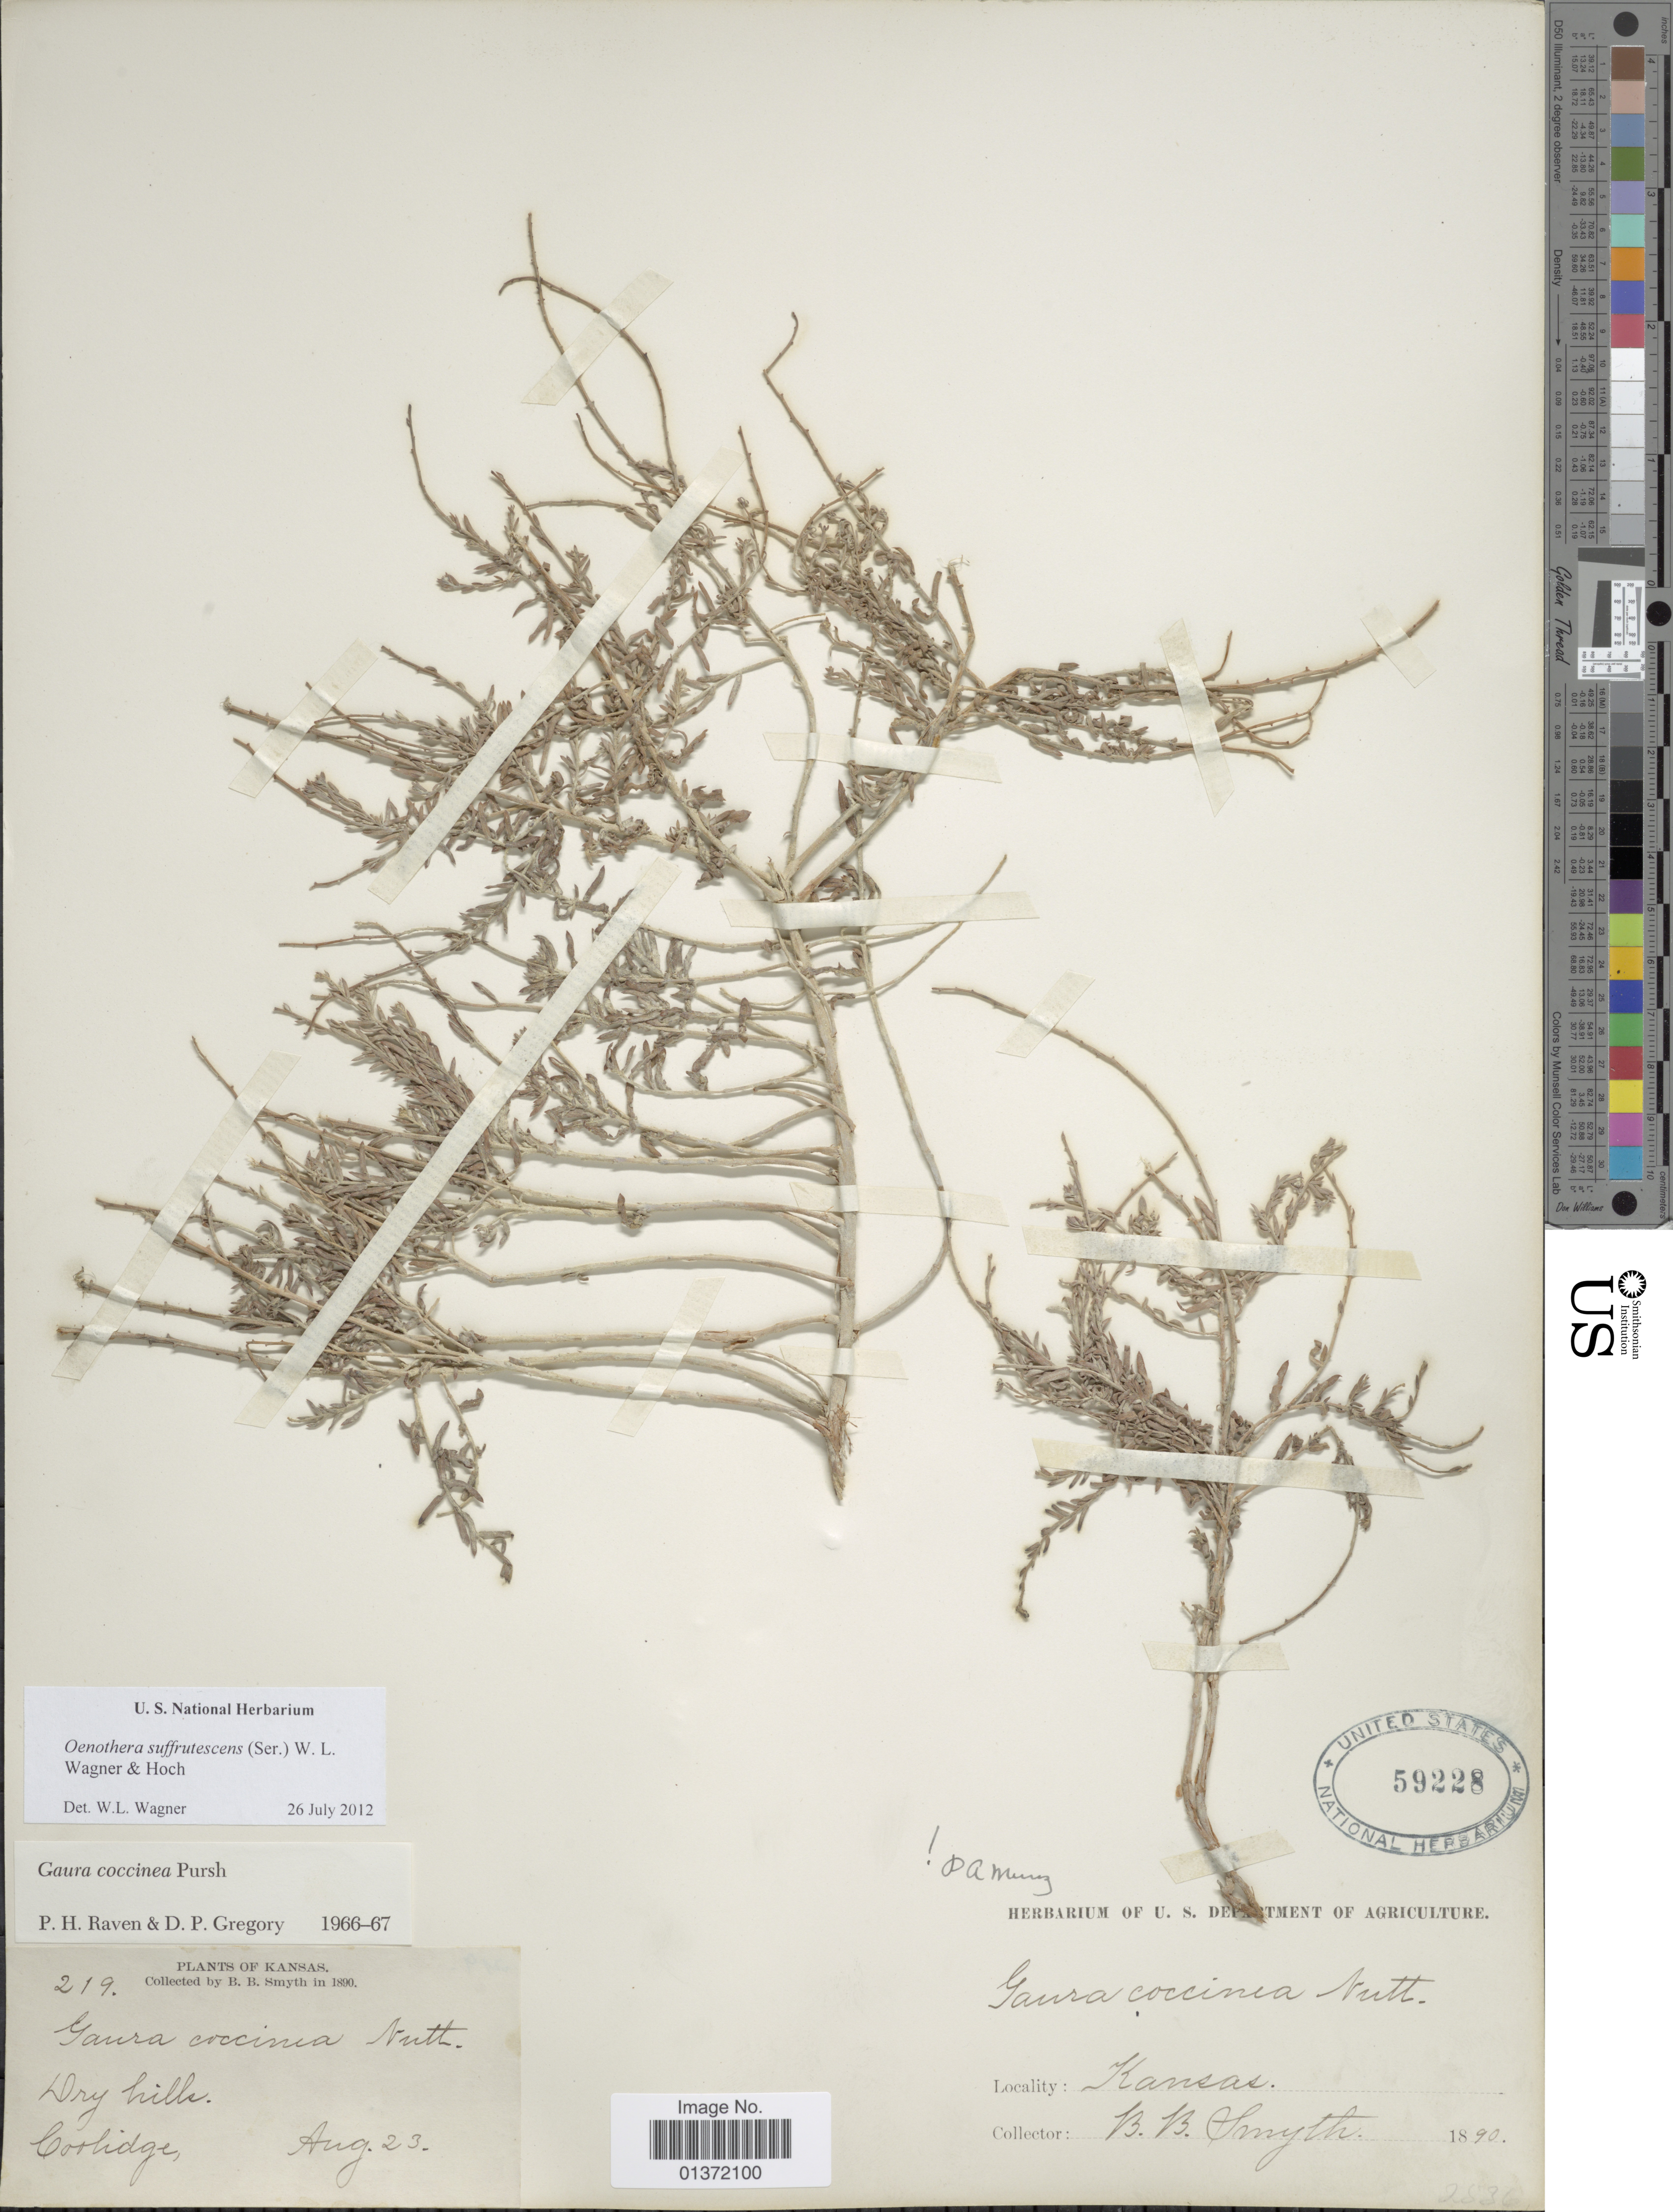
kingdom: Plantae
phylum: Tracheophyta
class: Magnoliopsida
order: Myrtales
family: Onagraceae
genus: Oenothera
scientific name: Oenothera suffrutescens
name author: (Ser.) W.L. Wagner & Hoch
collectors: B. Smyth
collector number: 219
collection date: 1890-08-23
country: United States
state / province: Kansas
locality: Coolidge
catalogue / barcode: US 59228